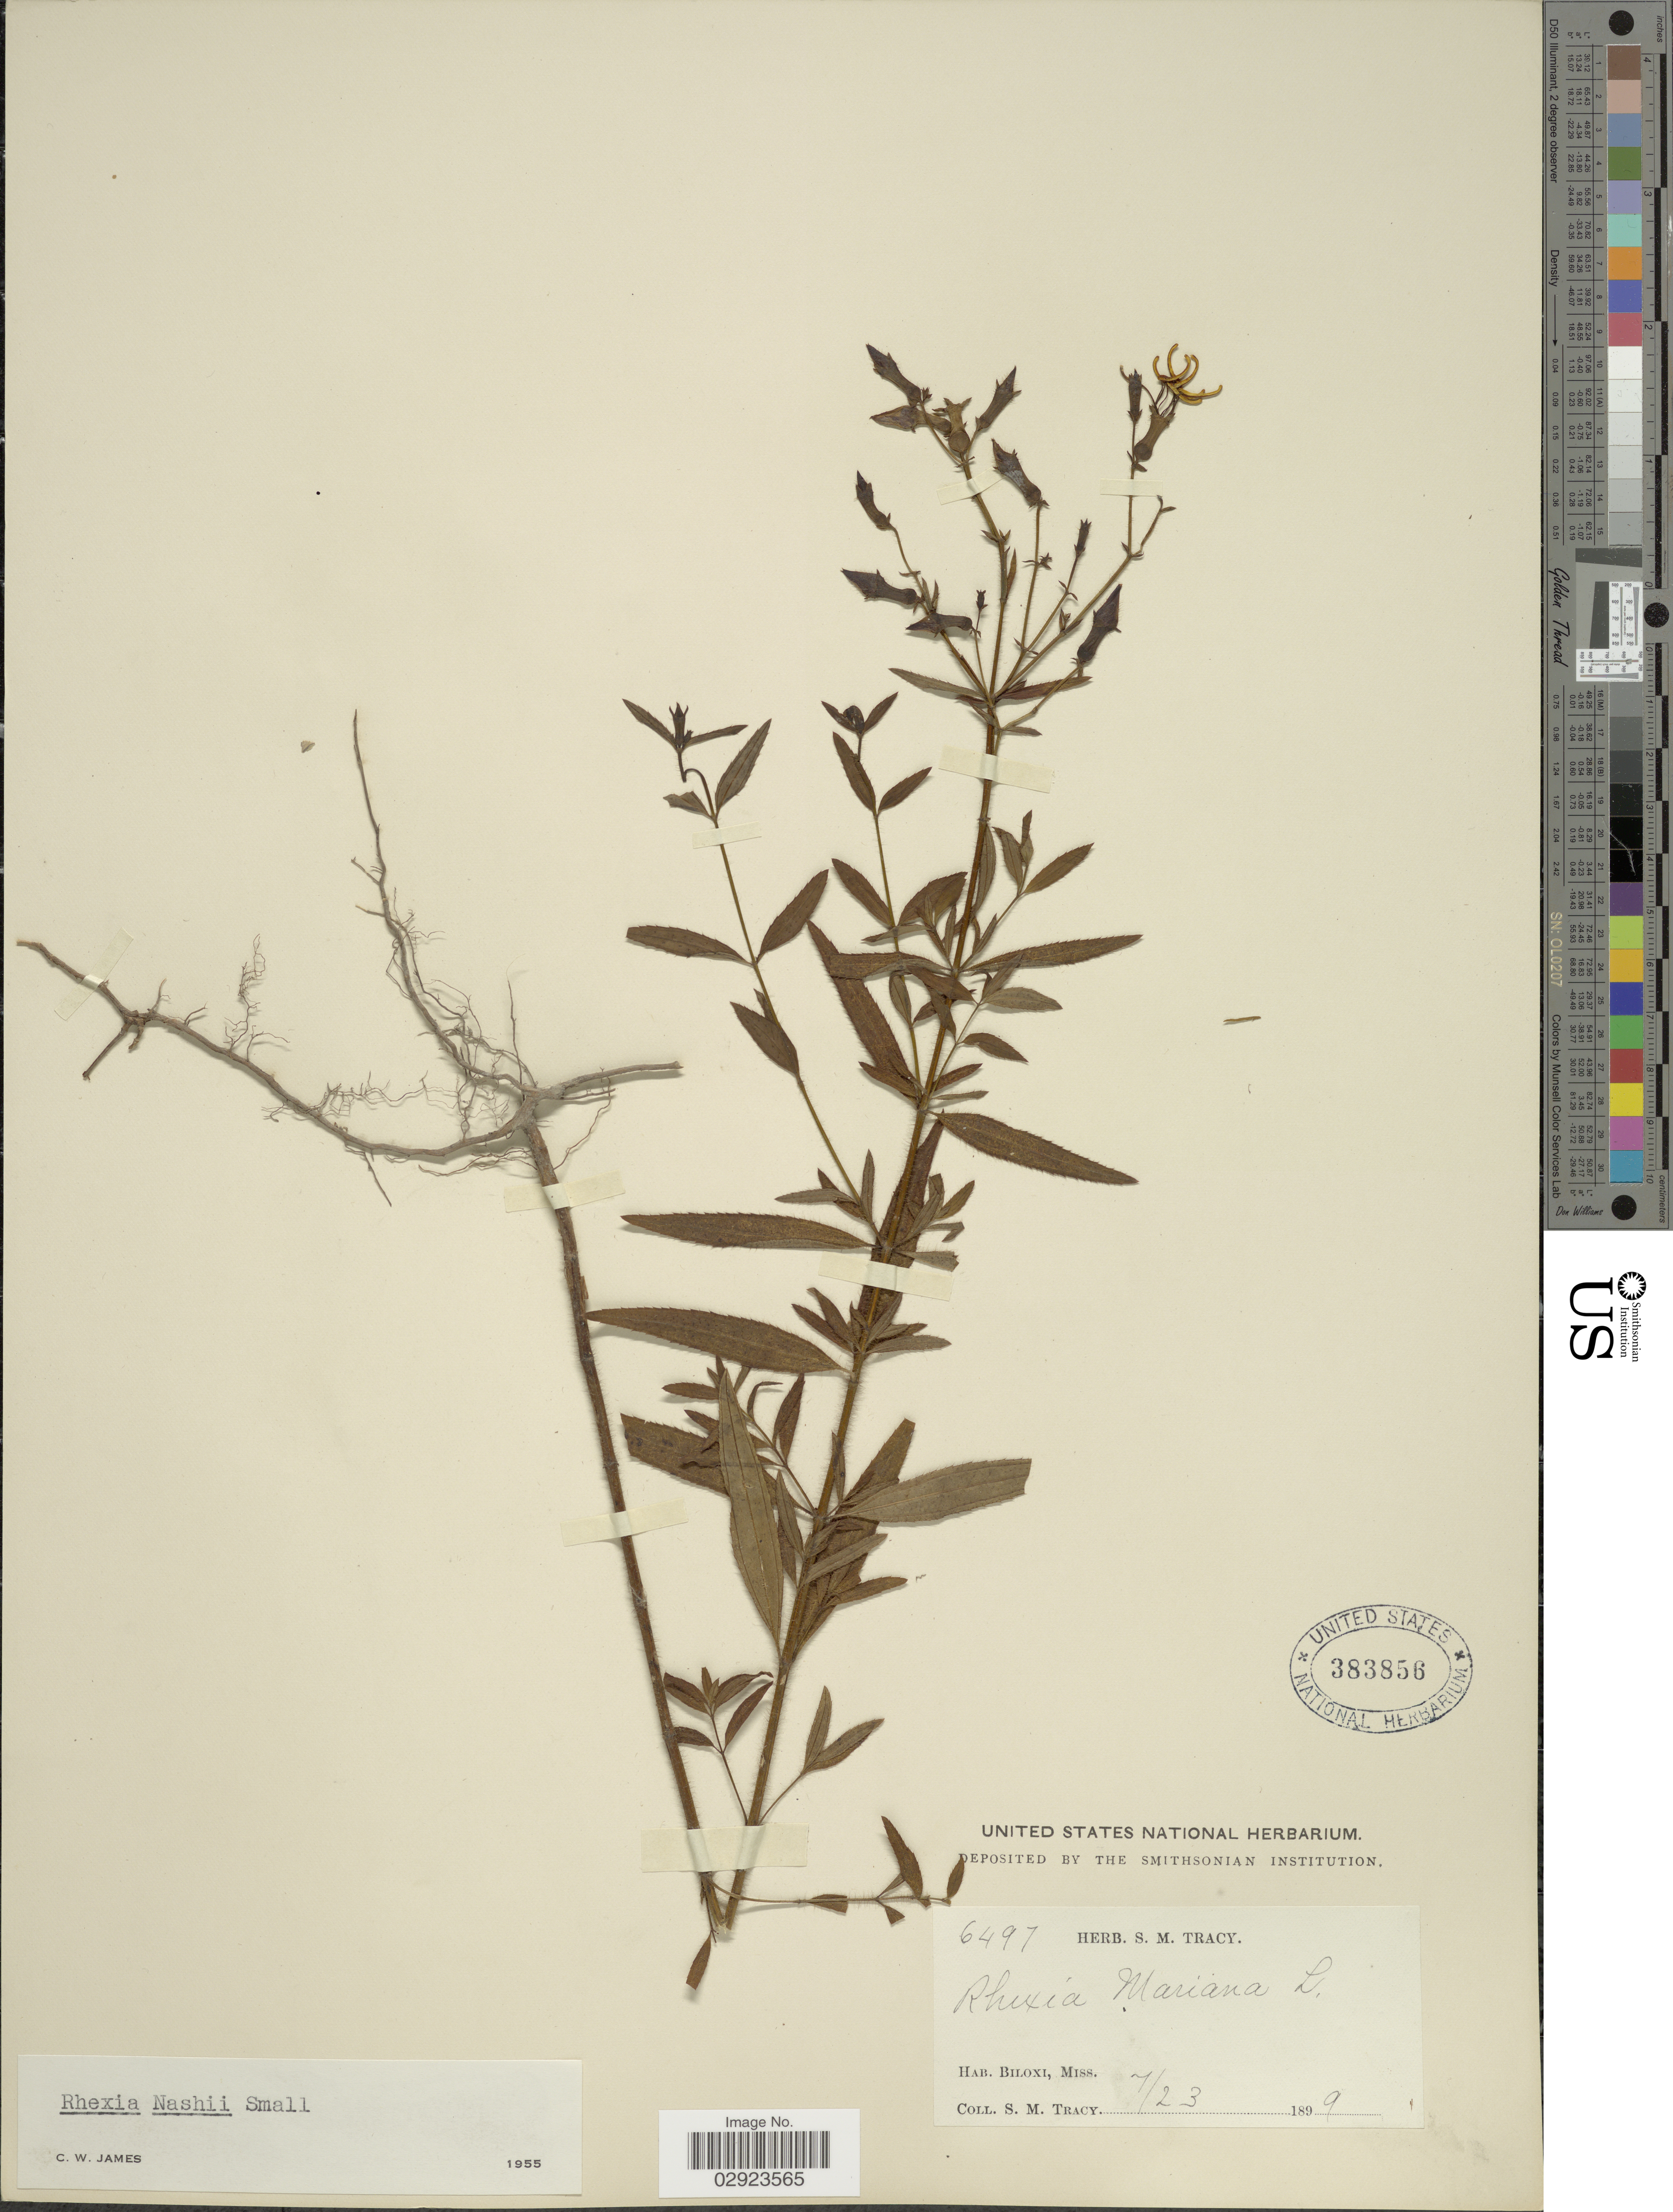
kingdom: Plantae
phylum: Tracheophyta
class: Magnoliopsida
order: Myrtales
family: Melastomataceae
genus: Rhexia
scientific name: Rhexia nashii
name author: Small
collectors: S. M. Tracy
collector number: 6497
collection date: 1899-07-23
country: United States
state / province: Mississippi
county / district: Harrison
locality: Biloxi.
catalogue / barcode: US 383586